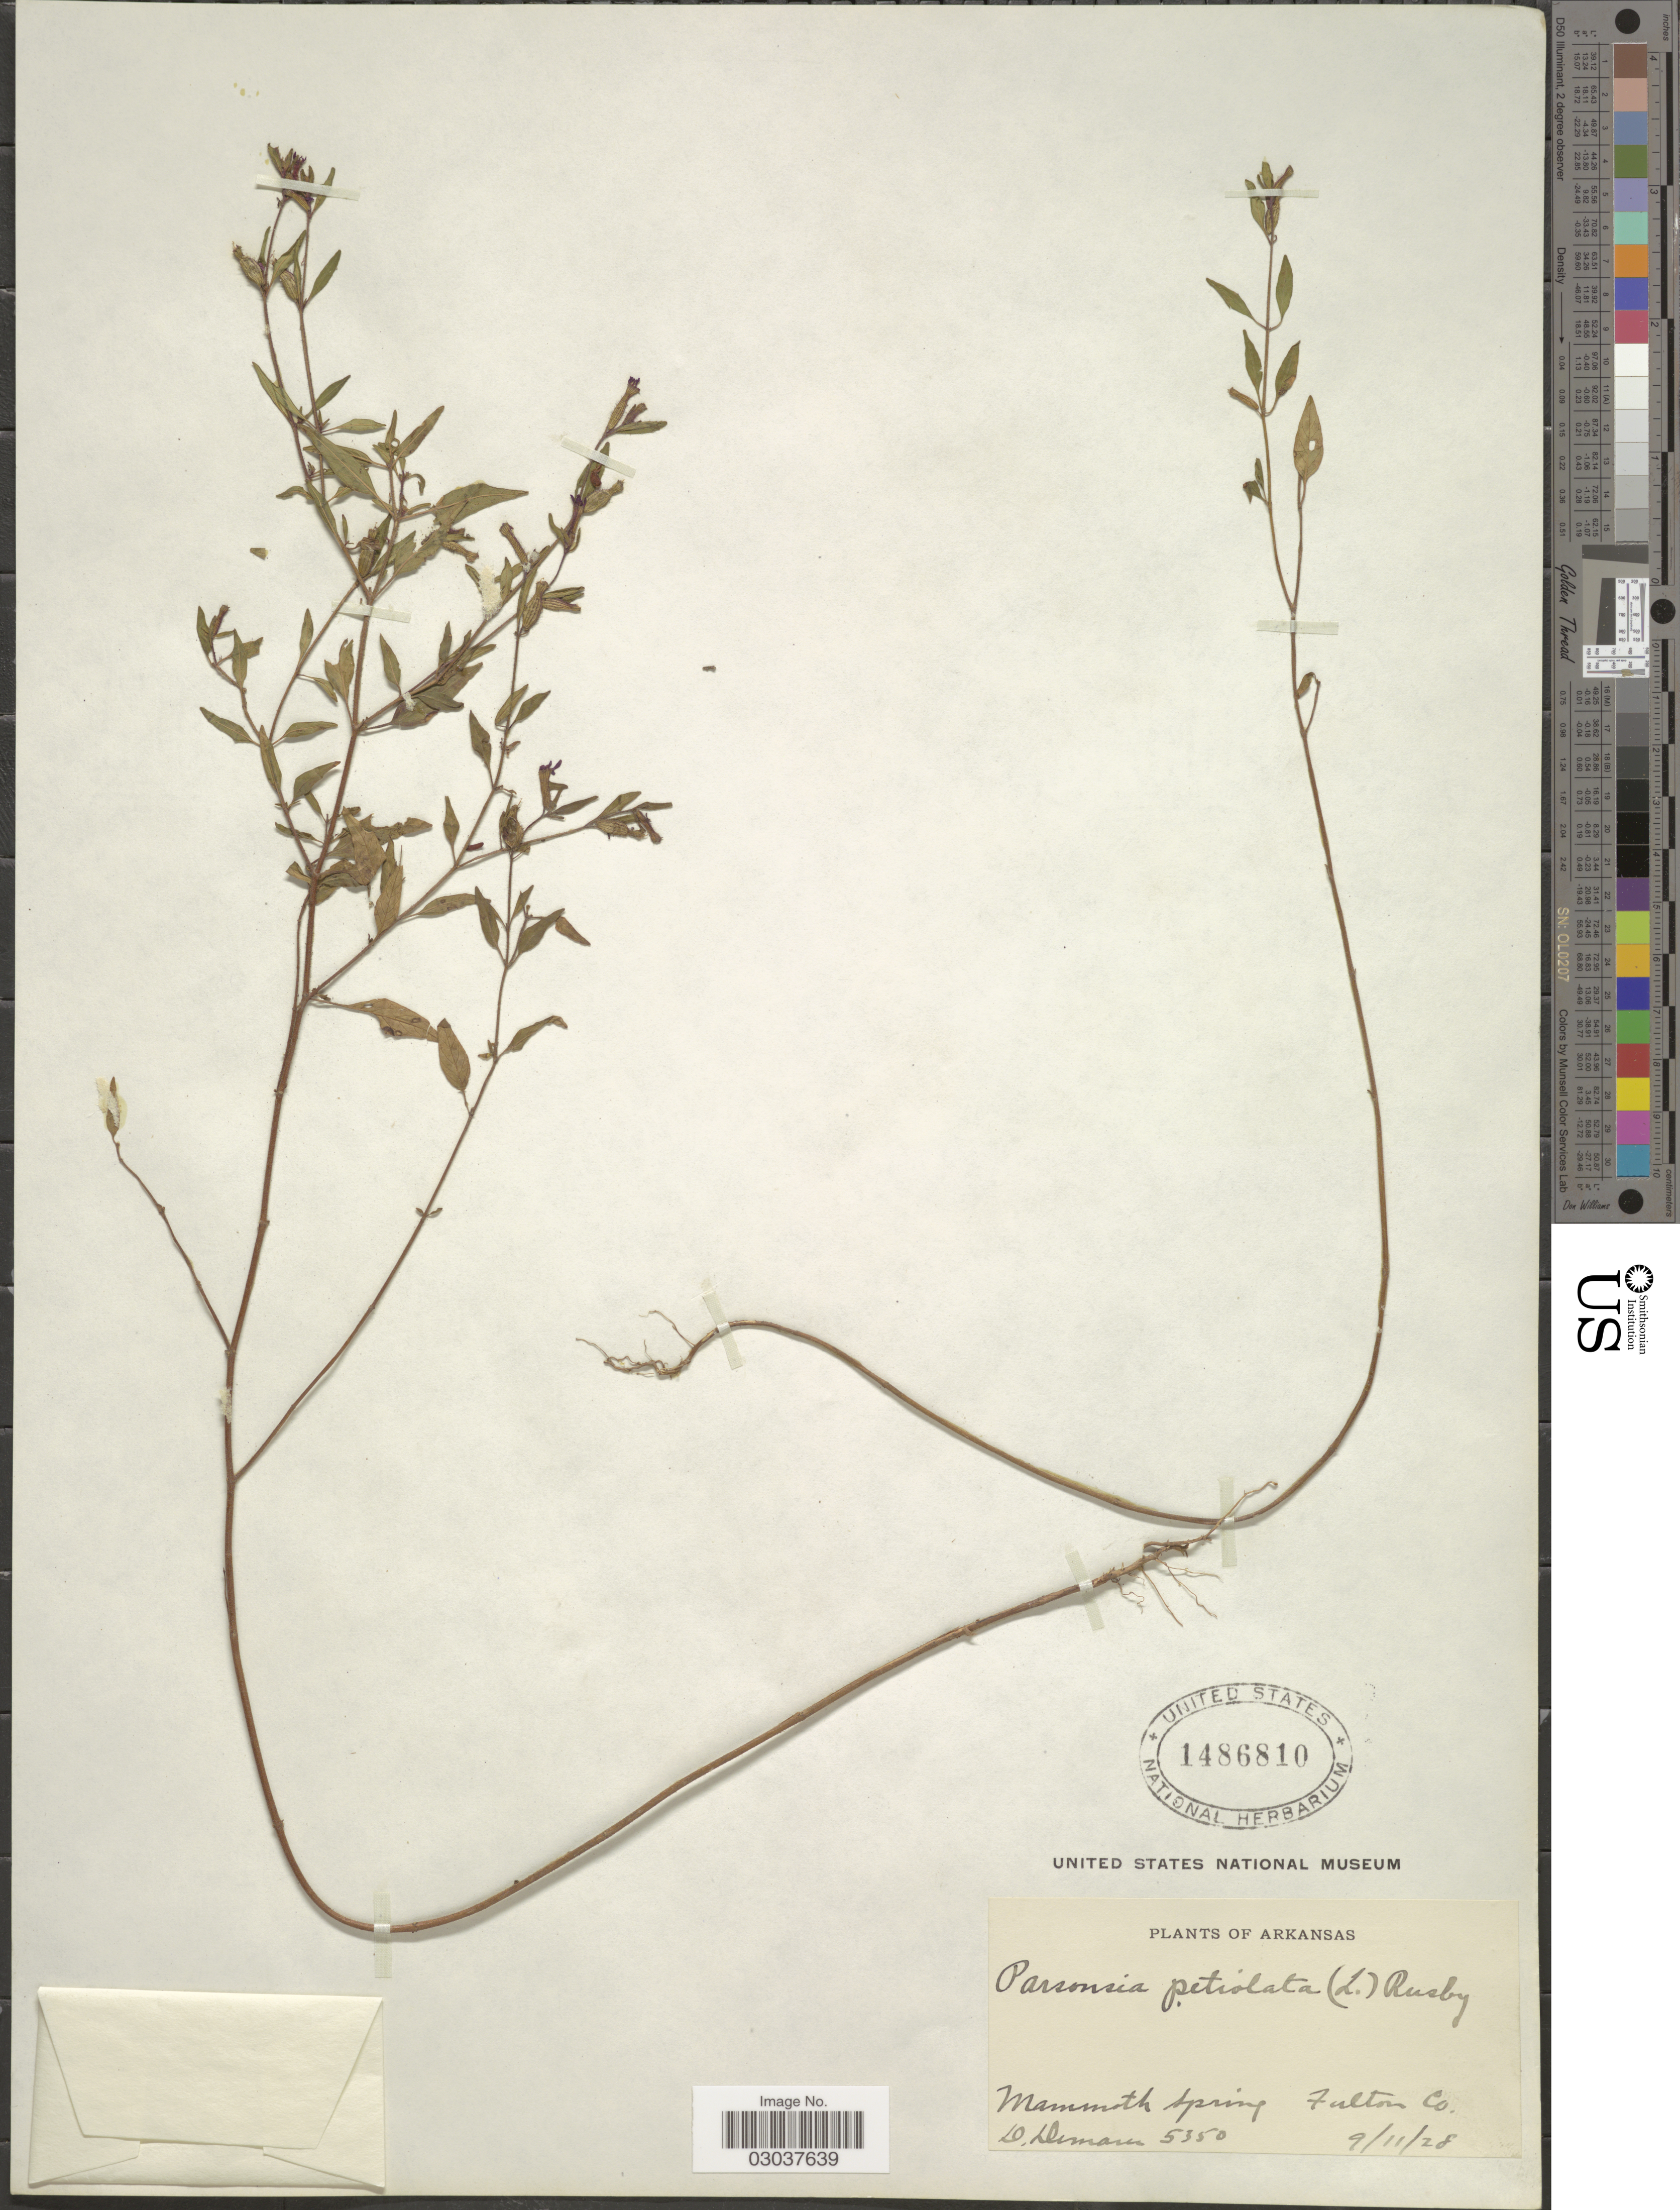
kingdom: Plantae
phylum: Tracheophyta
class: Magnoliopsida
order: Myrtales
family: Lythraceae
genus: Cuphea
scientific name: Cuphea petiolata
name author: Pohl ex Koehne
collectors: D. Demaree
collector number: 5350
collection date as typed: Transcribed d/m/y: 11/9/28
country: United States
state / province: Arkansas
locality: Mammoth Spring. Fulton Co.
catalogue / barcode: US 1486810